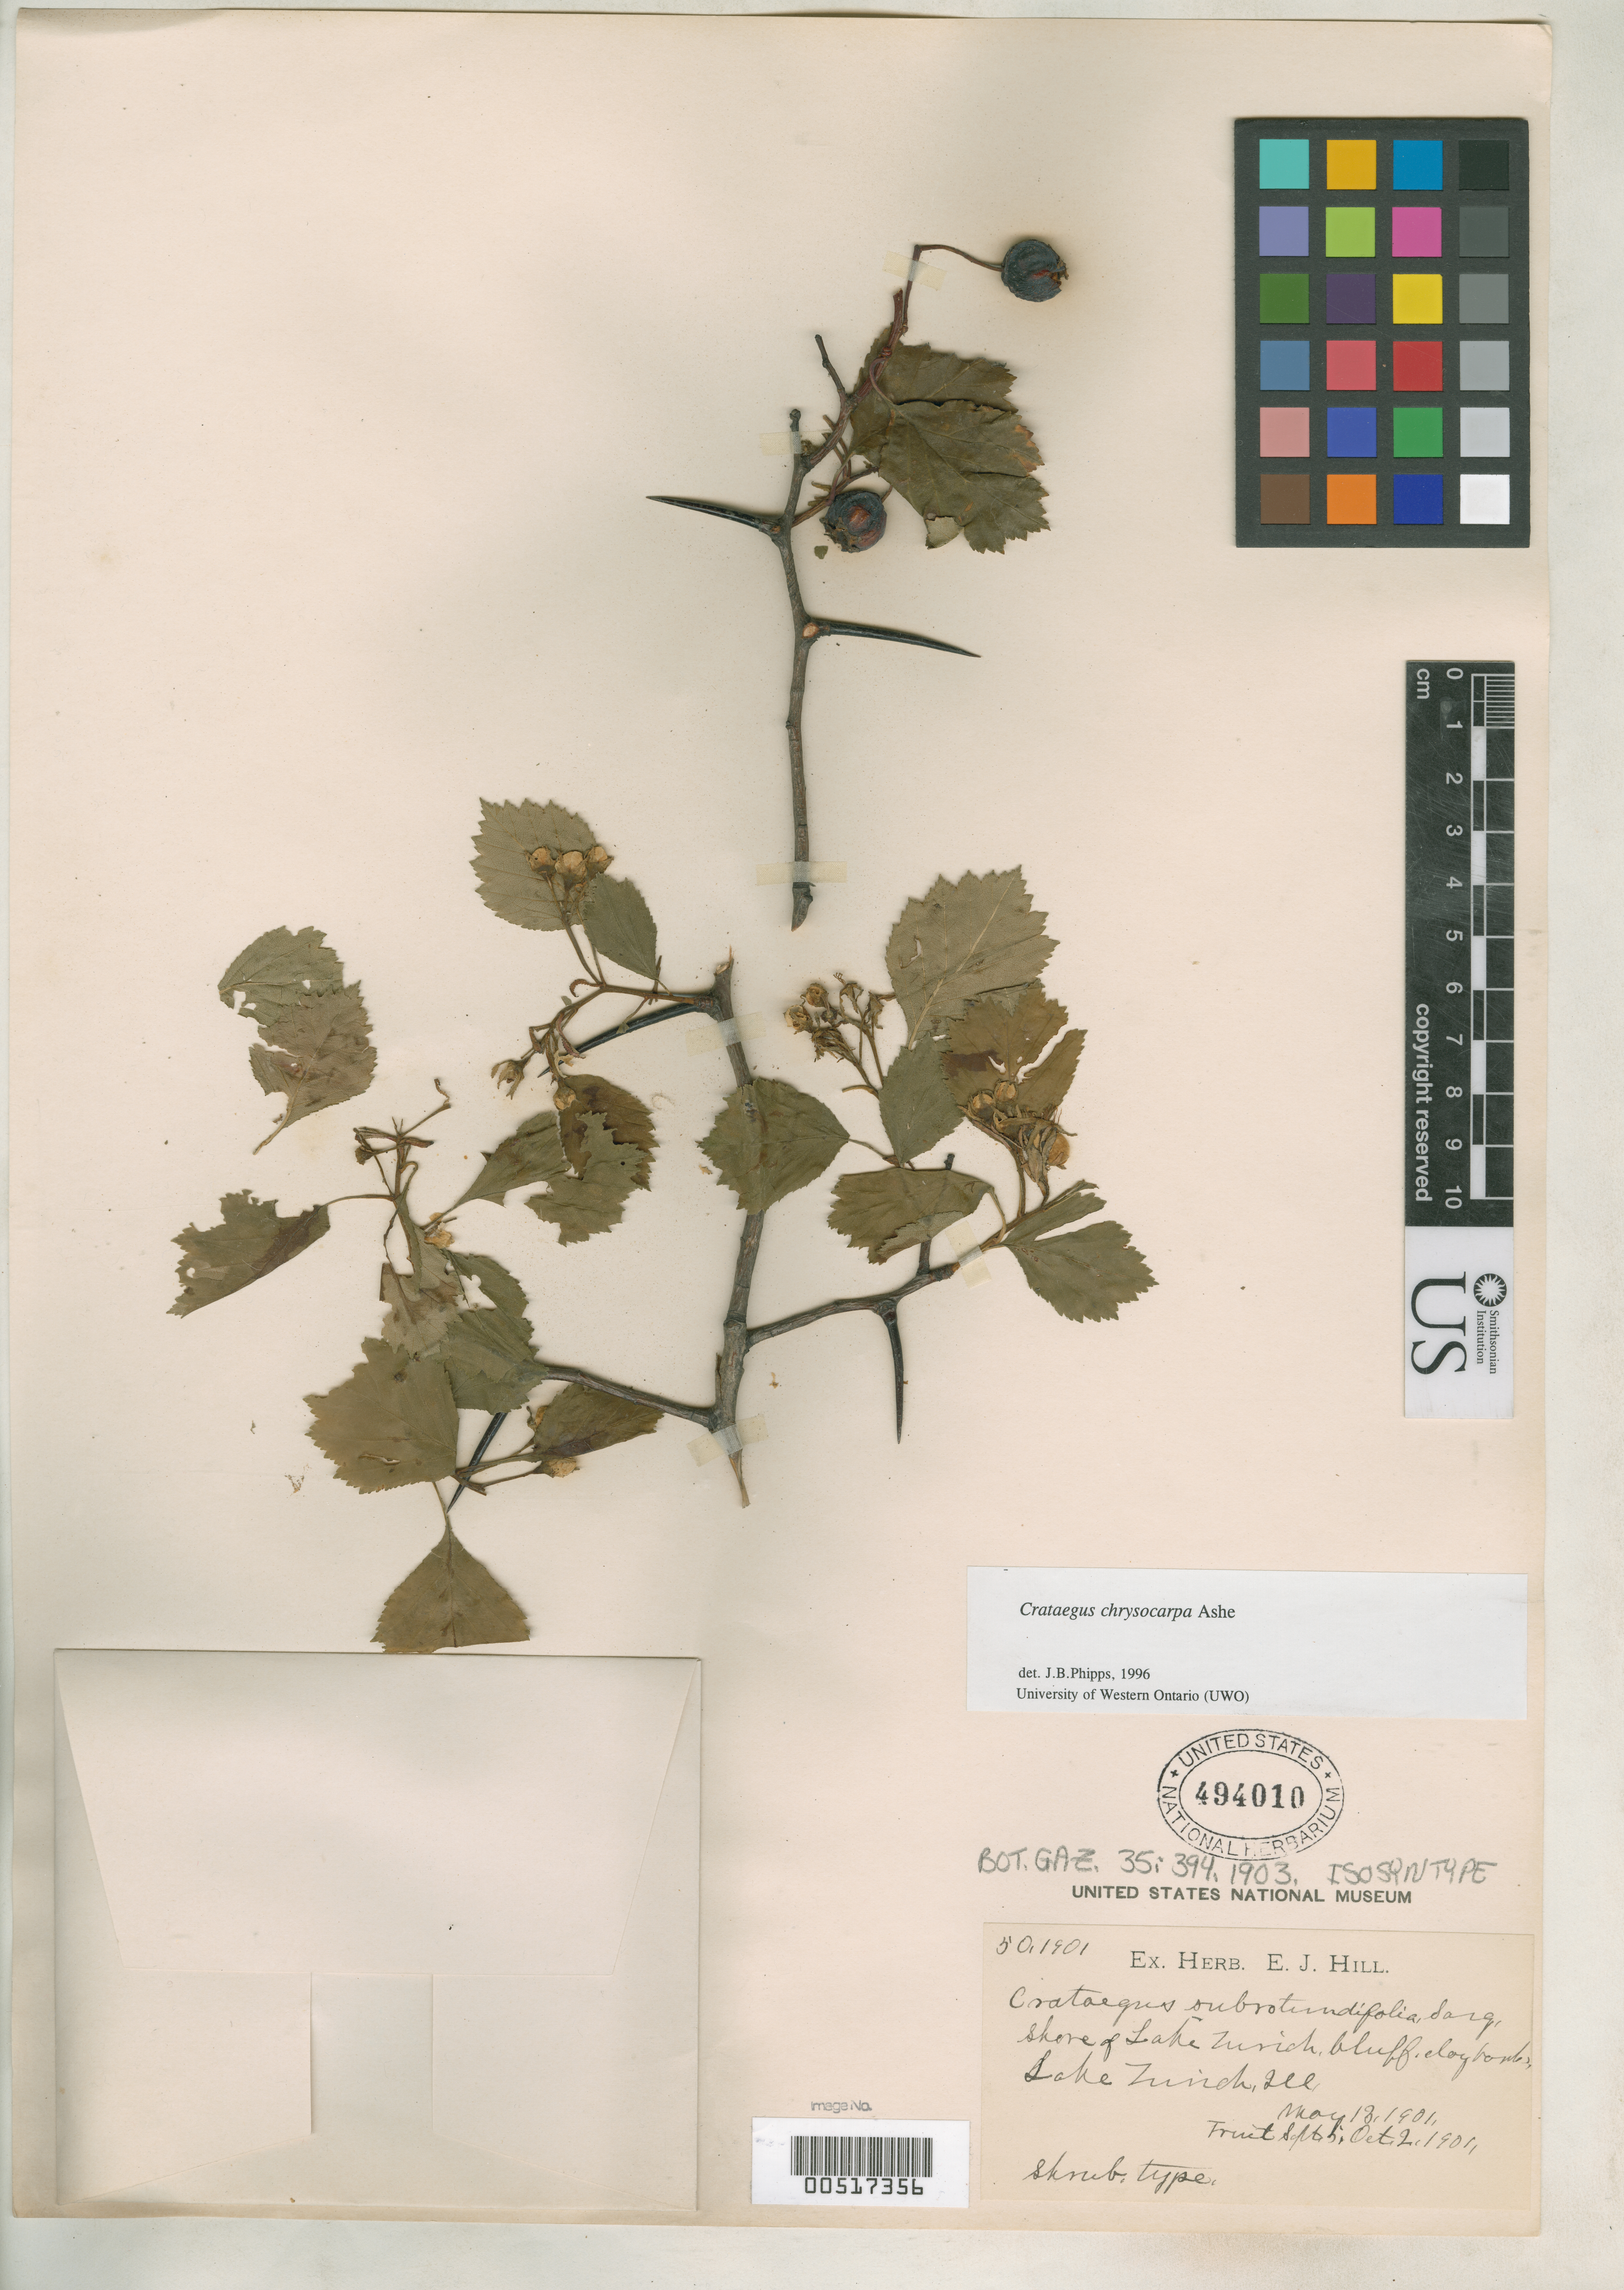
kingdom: Plantae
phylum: Tracheophyta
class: Magnoliopsida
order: Rosales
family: Rosaceae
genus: Crataegus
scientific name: Crataegus subrotundifolia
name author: Sarg.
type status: Isosyntype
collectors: E. J. Hill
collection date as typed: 18 May 1901 and 02 Oct 1901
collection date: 1901-05-18,1901-10-02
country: United States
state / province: Illinois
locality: Shore of Lake Zurich, bluff, clay bank.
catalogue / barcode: US 494010